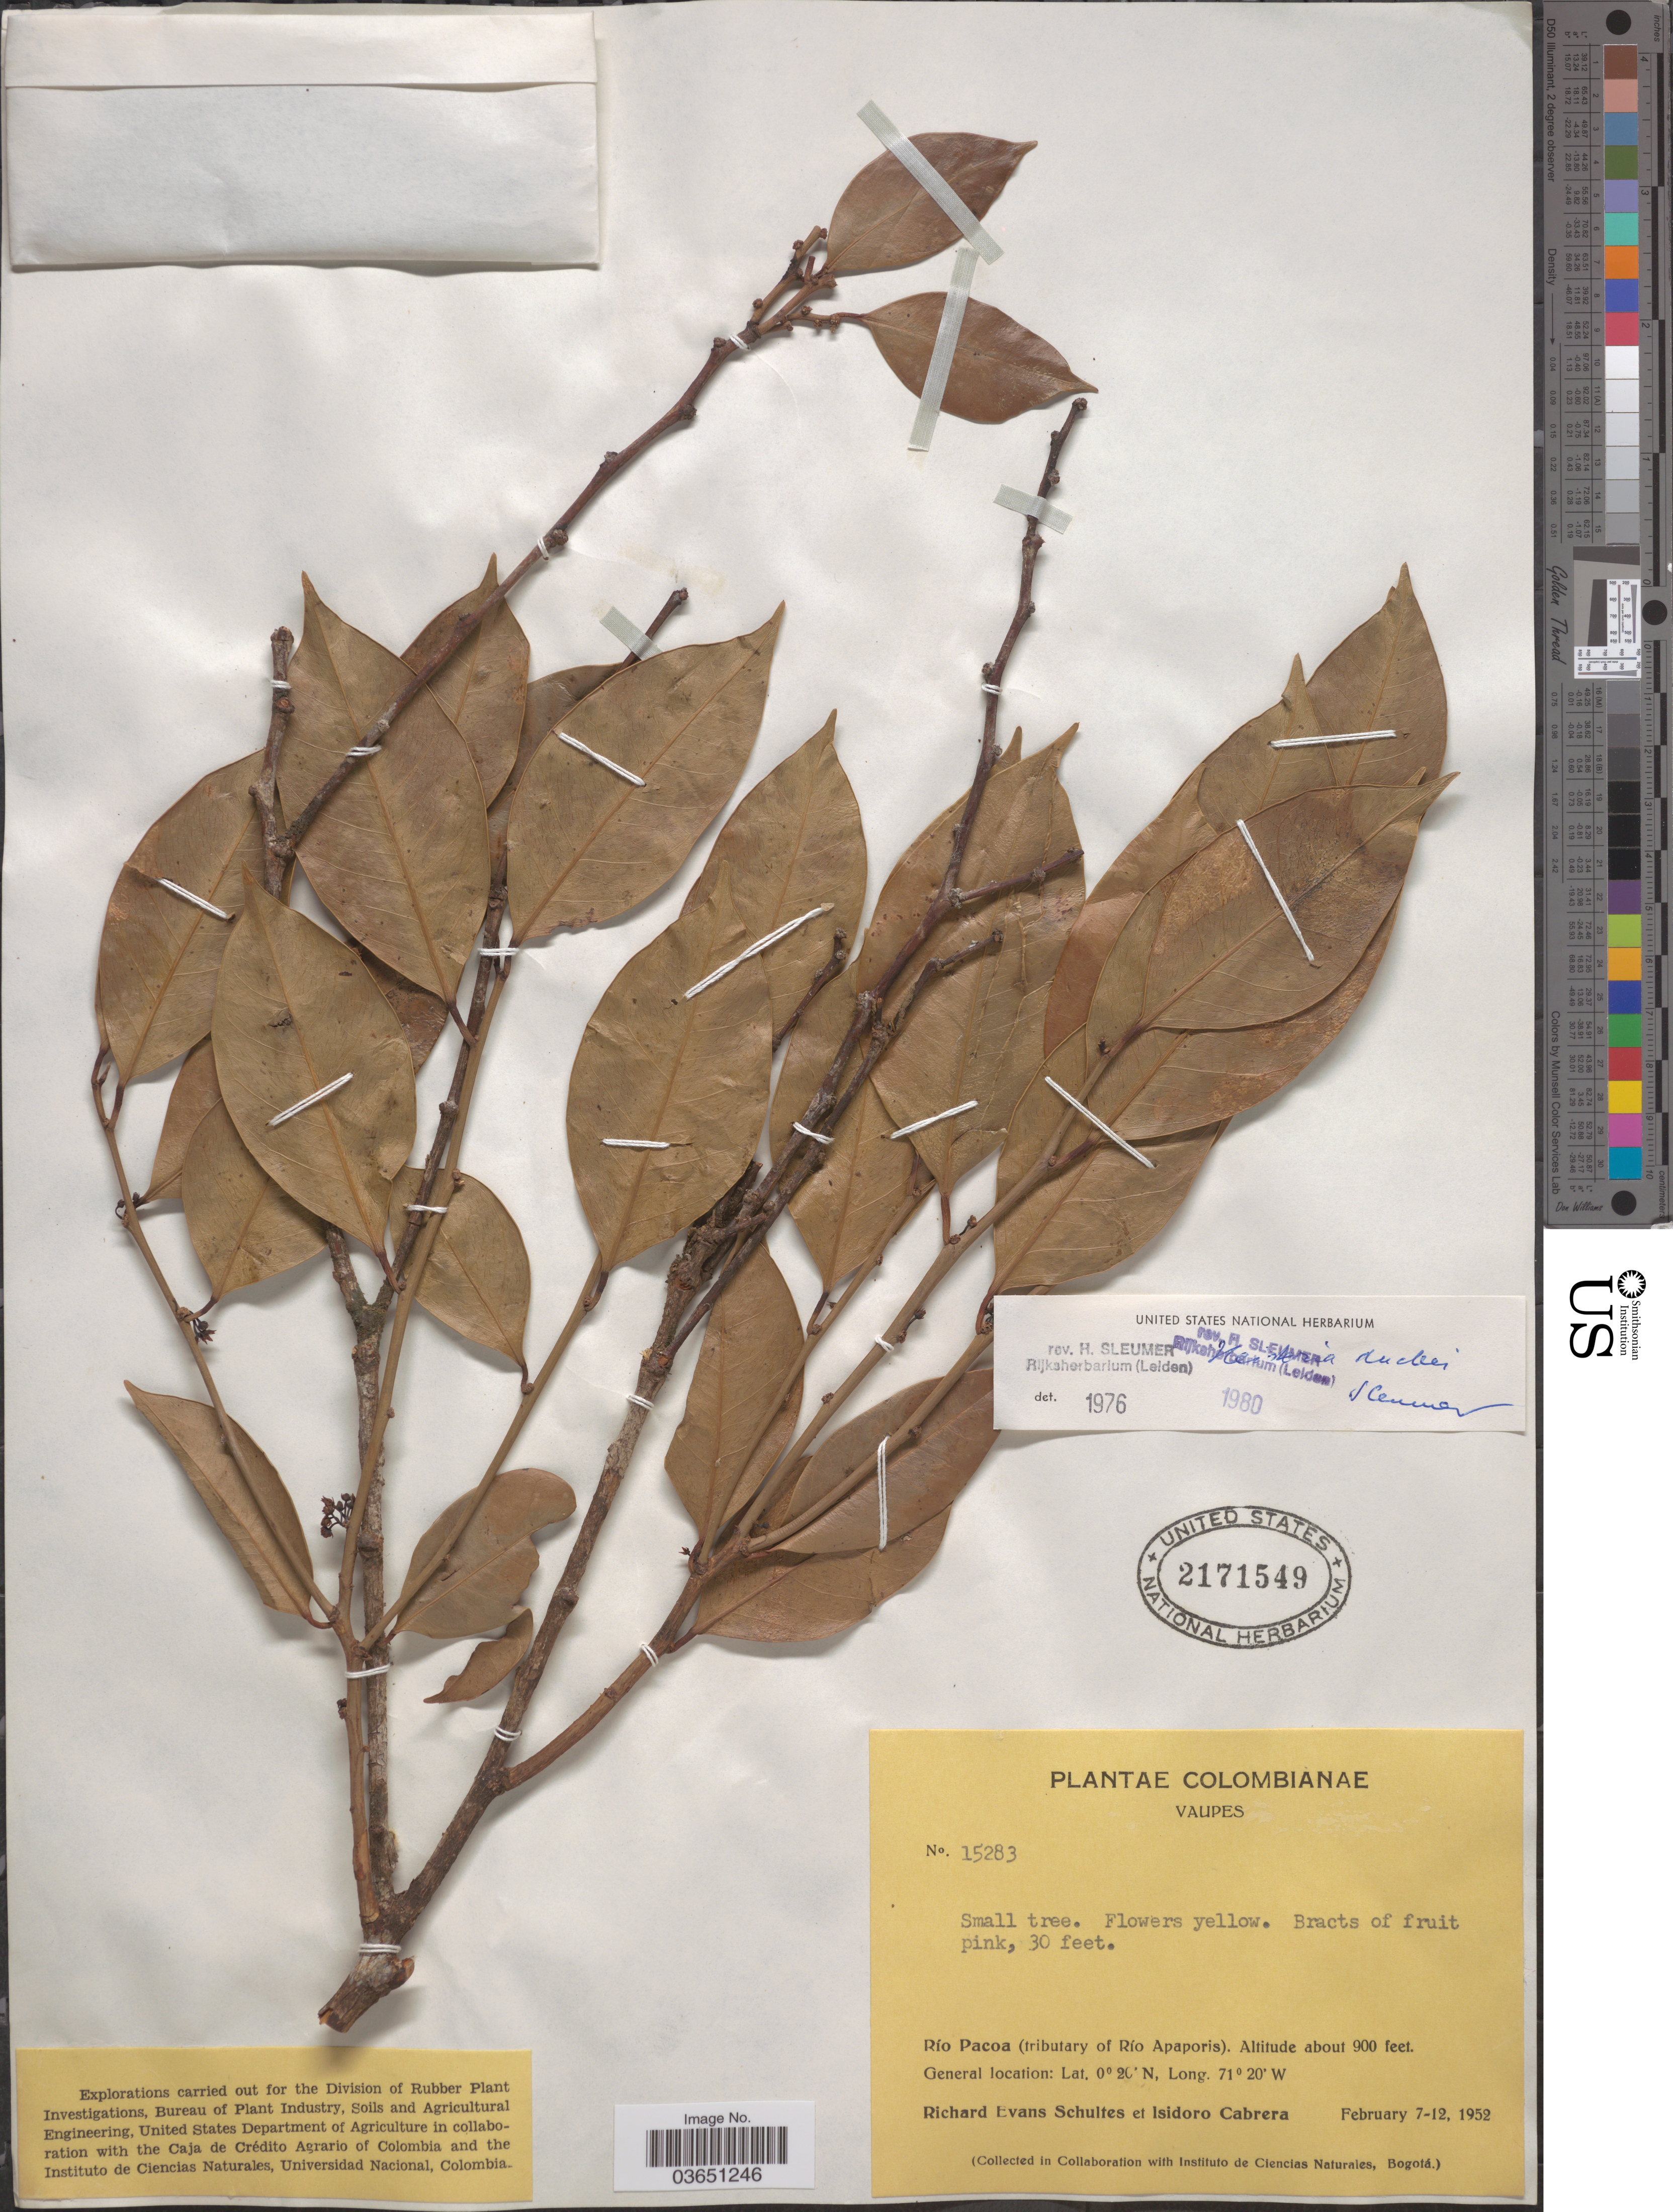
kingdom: Plantae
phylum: Tracheophyta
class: Magnoliopsida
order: Santalales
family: Erythropalaceae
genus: Heisteria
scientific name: Heisteria duckei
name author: Sleumer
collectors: R. E. Schultes & I. Cabrera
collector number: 15283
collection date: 1952-02-07/1952-02-12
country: Colombia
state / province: Vaupés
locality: Río Pacoa (tributary of Río Apaporis).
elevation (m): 274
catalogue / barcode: US 2171549